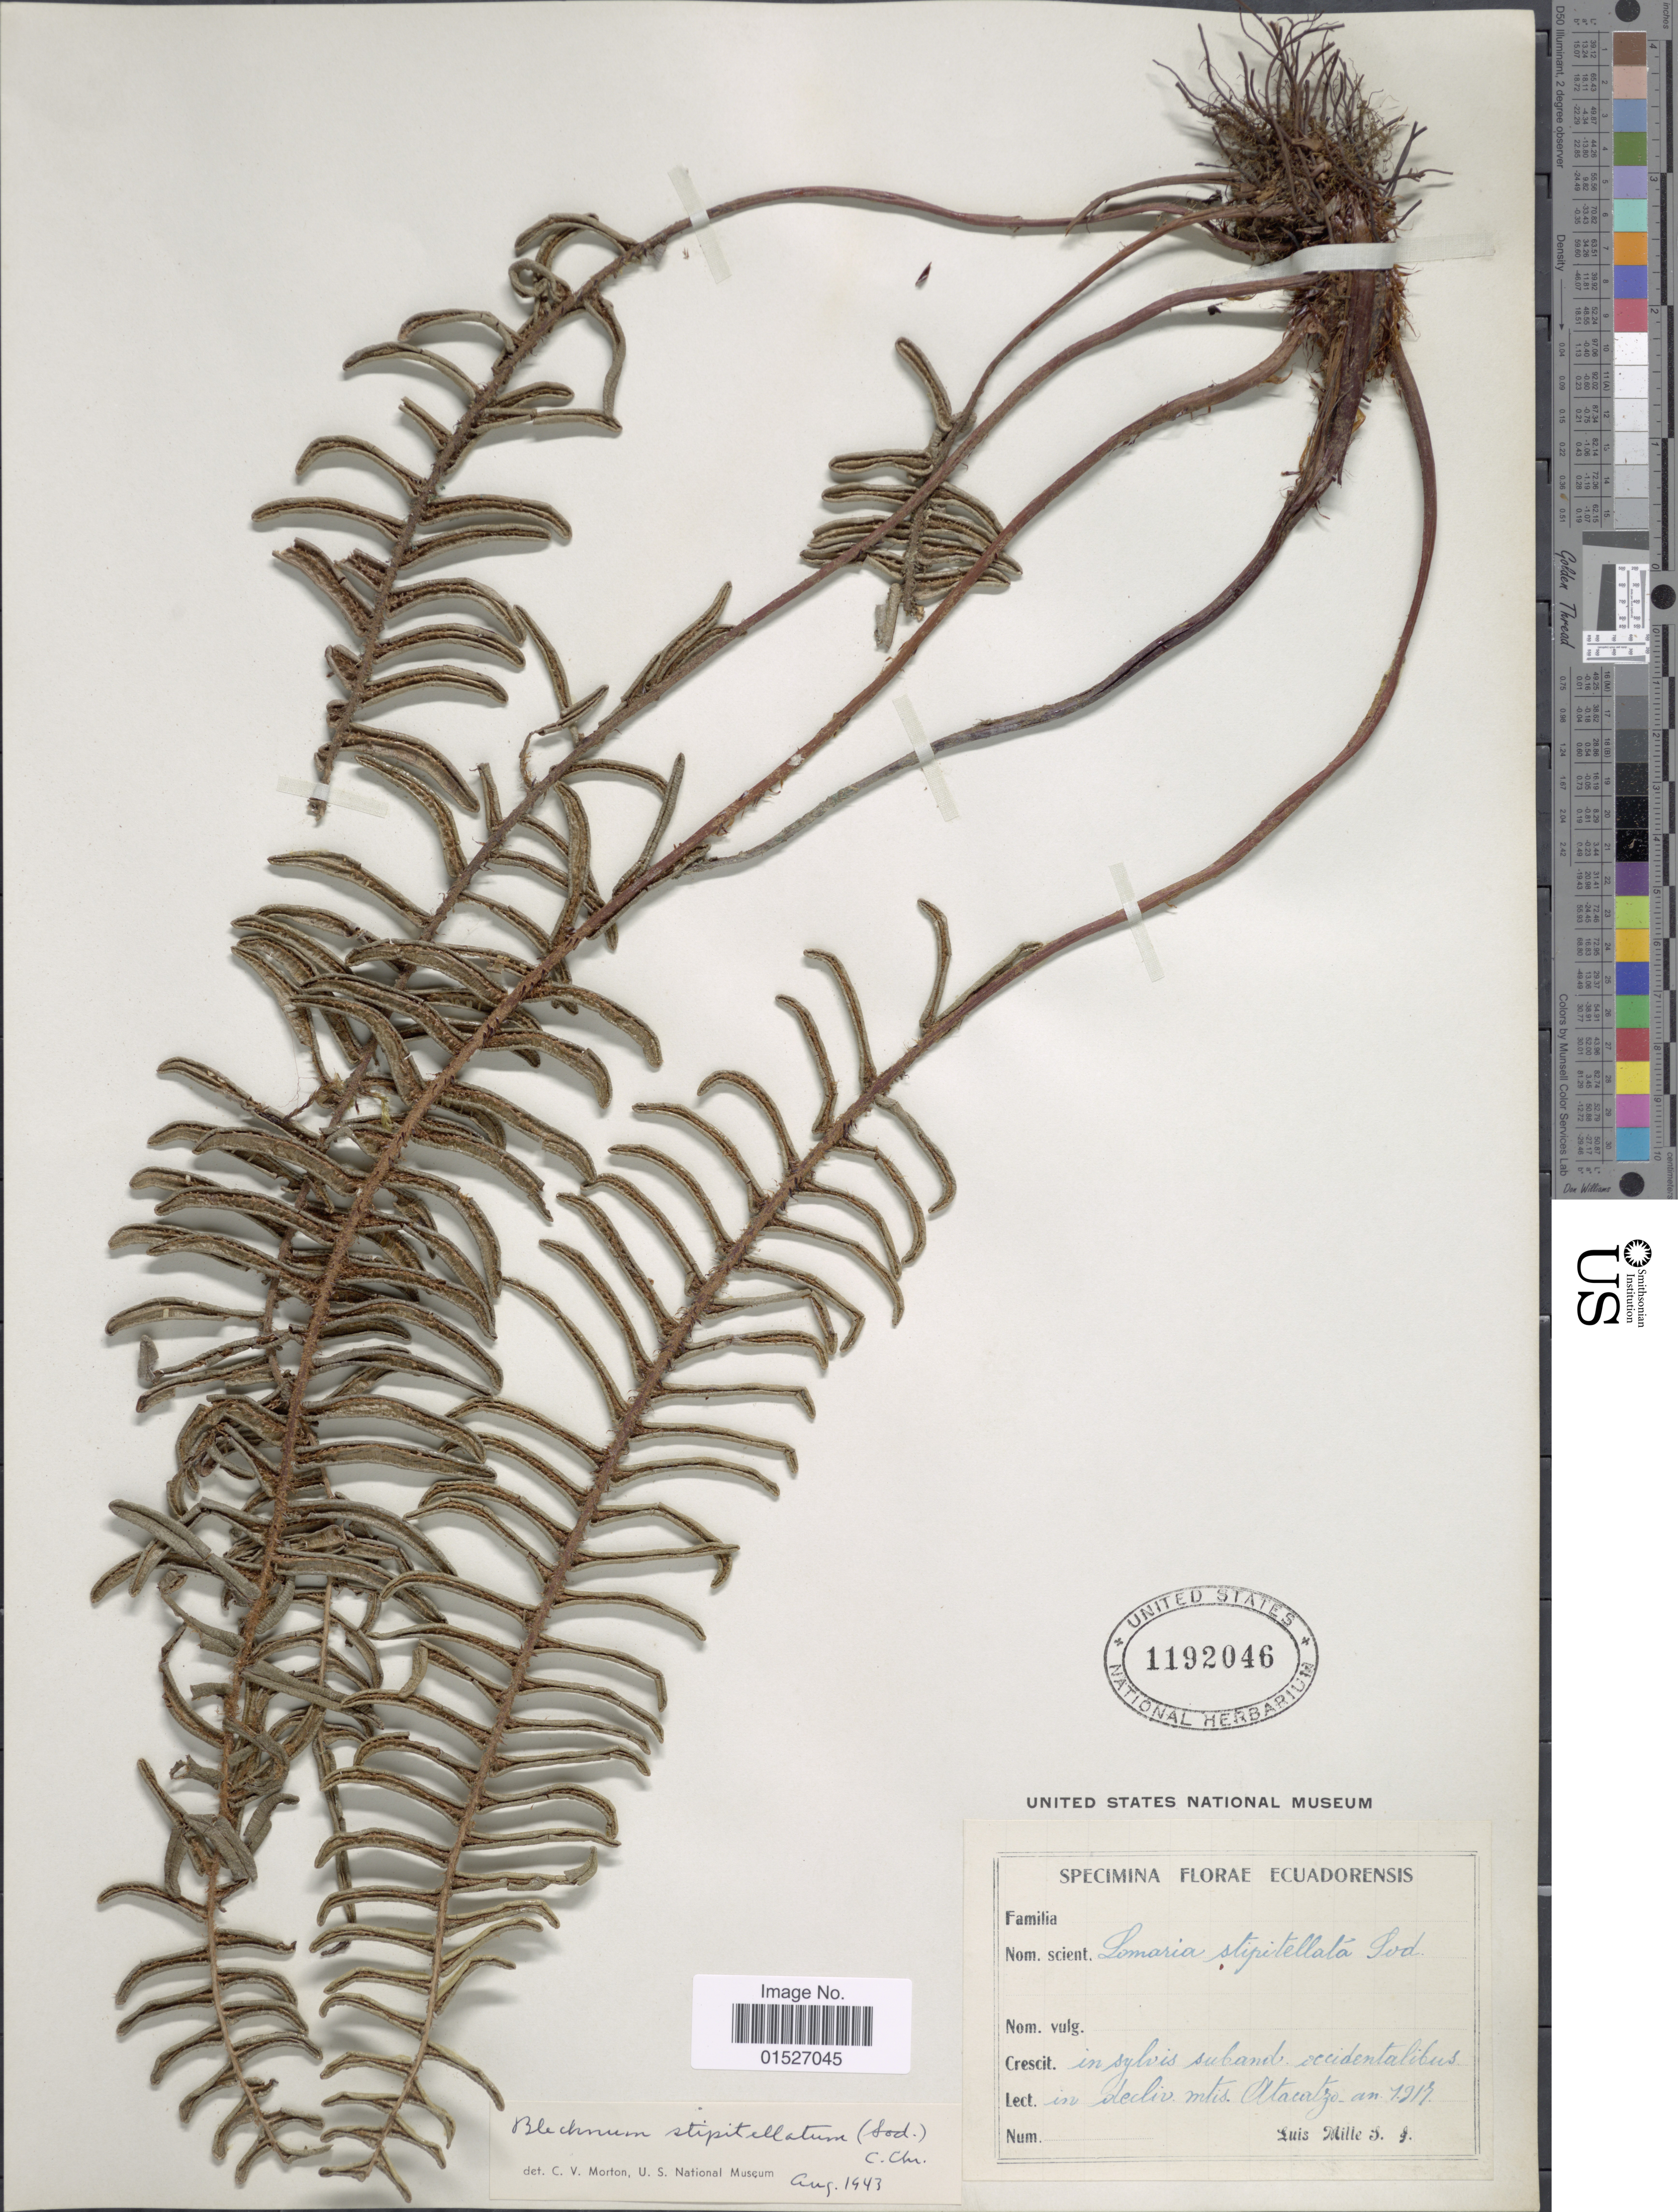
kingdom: Plantae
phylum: Tracheophyta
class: Polypodiopsida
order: Polypodiales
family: Blechnaceae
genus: Blechnum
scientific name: Blechnum stipitellatum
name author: (Sodiro) C. Chr.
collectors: L. Mille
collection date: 1917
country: Ecuador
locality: In Sylvis Suband occidentalibus.in olectiv. mts. Atacazo.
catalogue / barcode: US 1192046